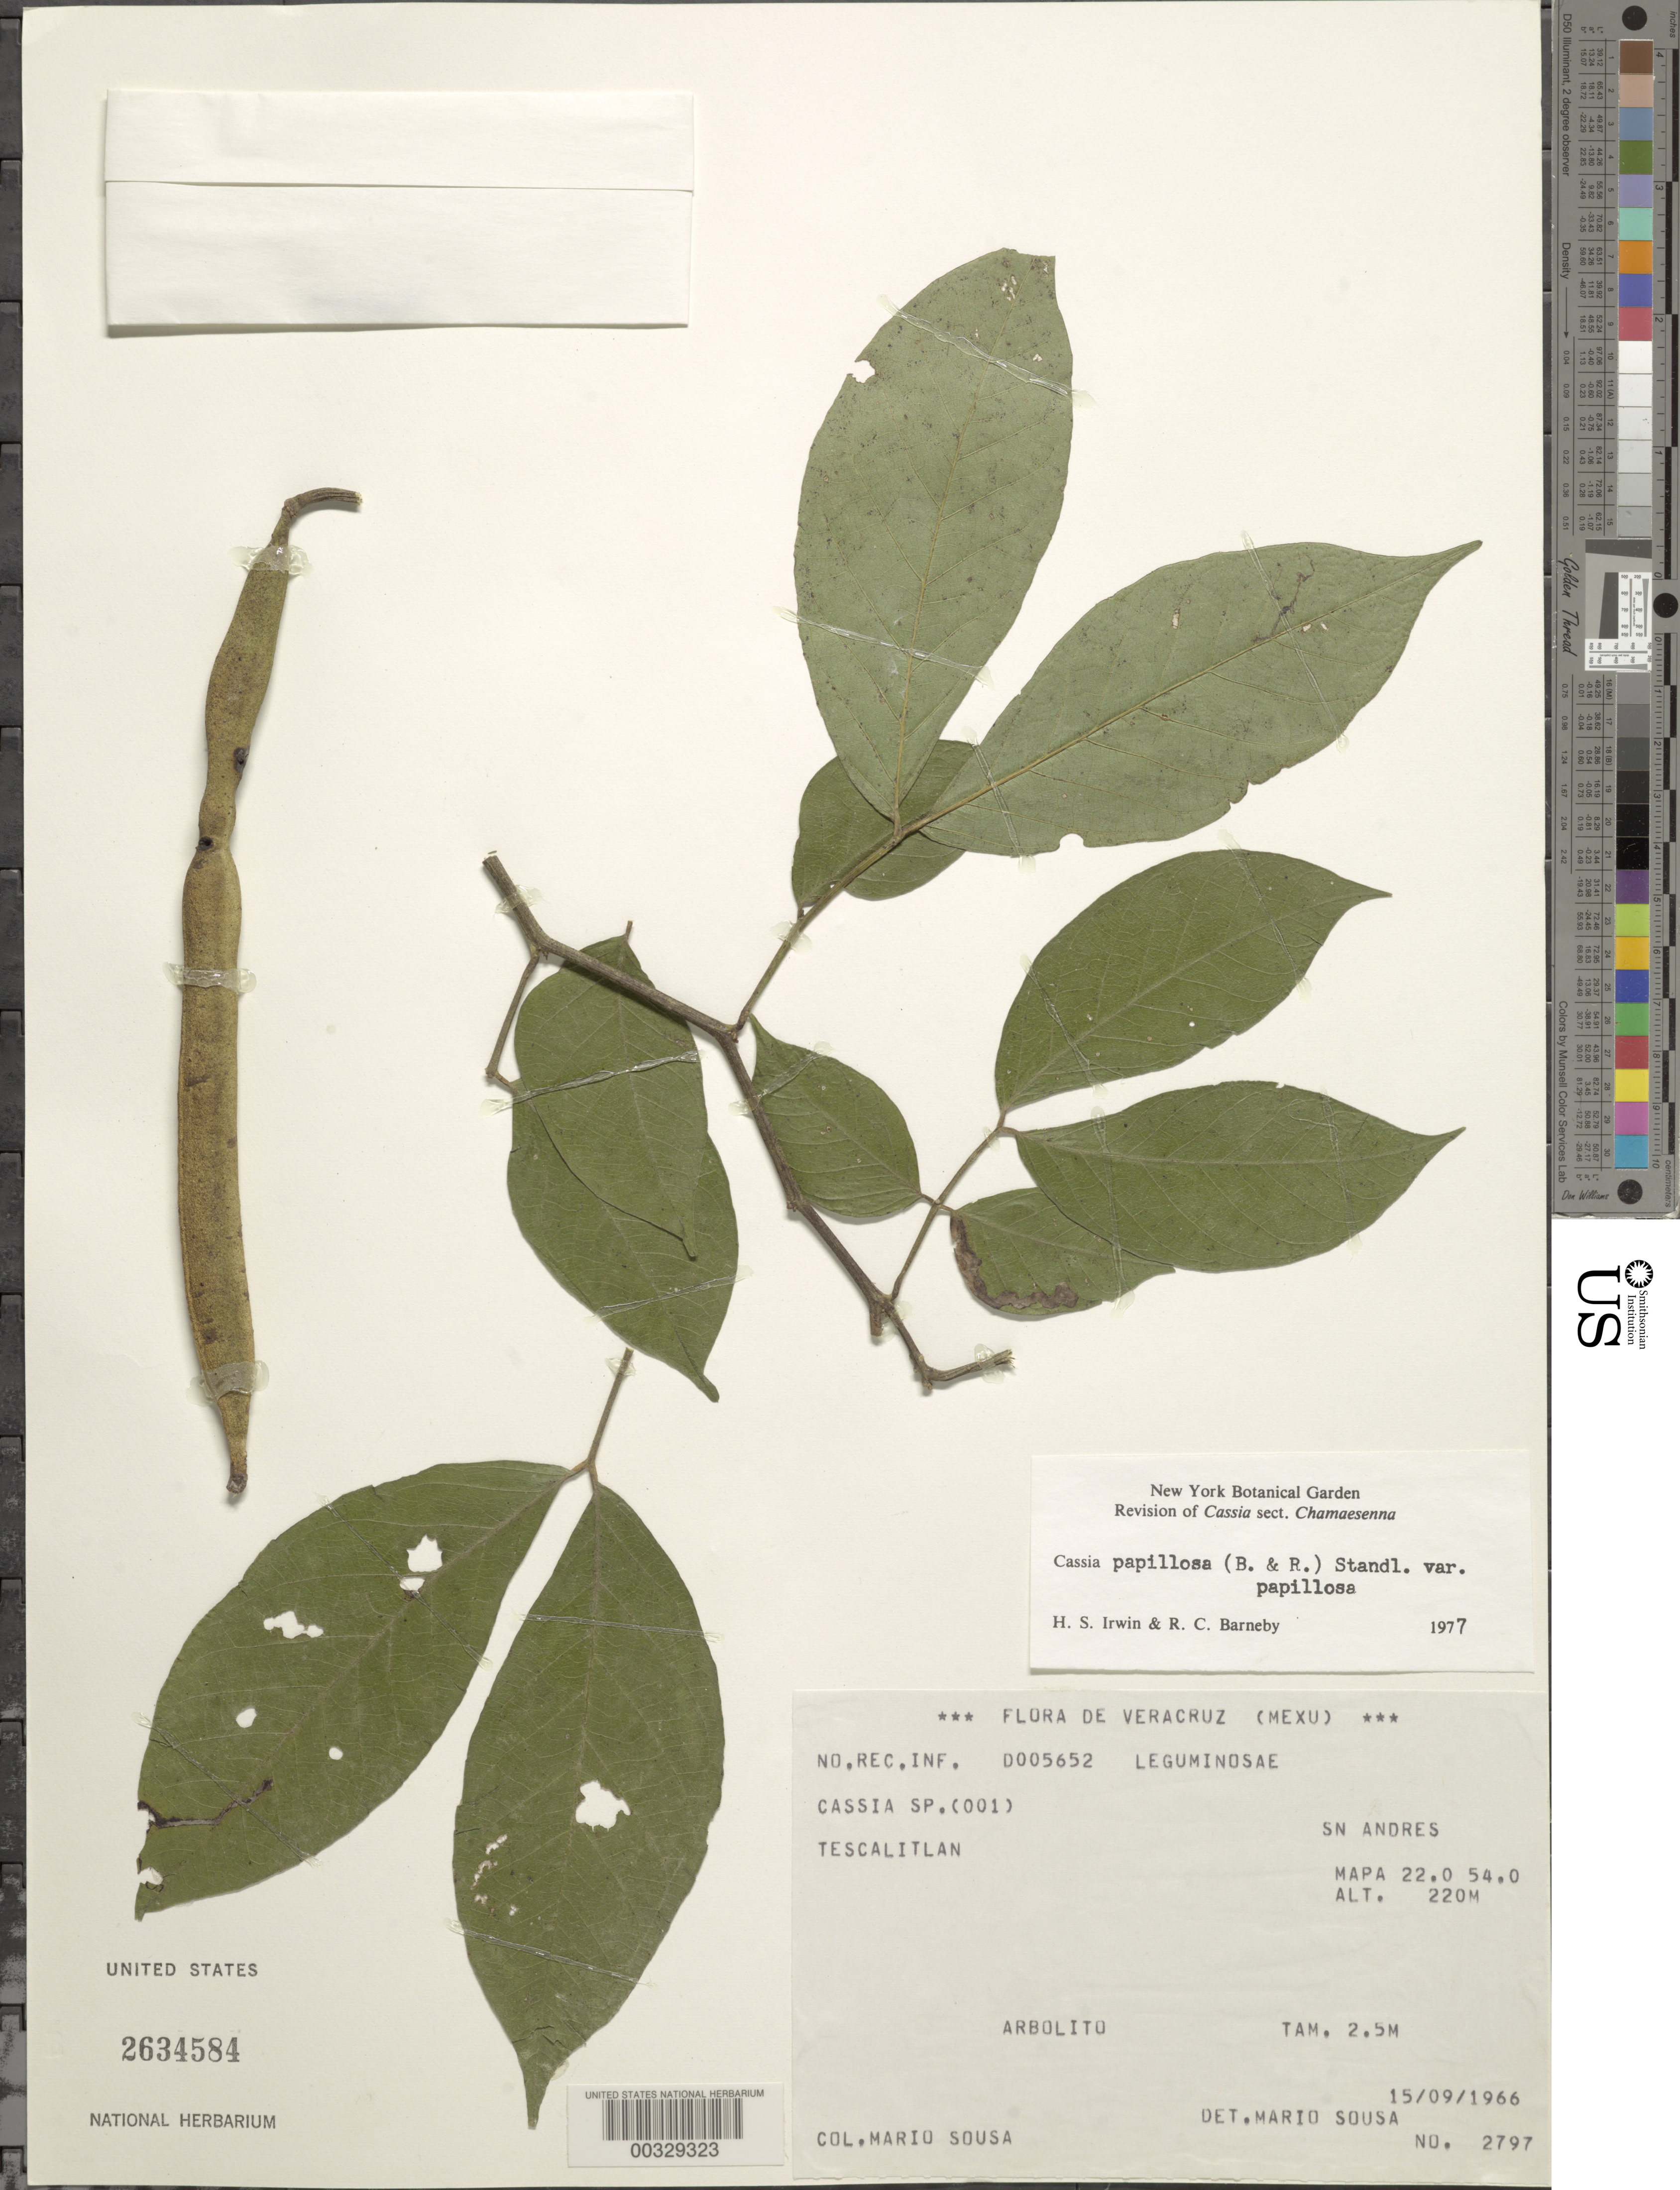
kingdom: Plantae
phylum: Tracheophyta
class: Magnoliopsida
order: Fabales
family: Fabaceae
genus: Senna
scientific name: Senna papillosa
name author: (Britton & Rose) H.S. Irwin & Barneby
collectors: M. Sousa S.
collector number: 2797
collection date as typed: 15 Sep 1966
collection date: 1966-09-15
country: Mexico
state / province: Veracruz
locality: Tescalitlan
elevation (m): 220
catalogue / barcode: US 2634584